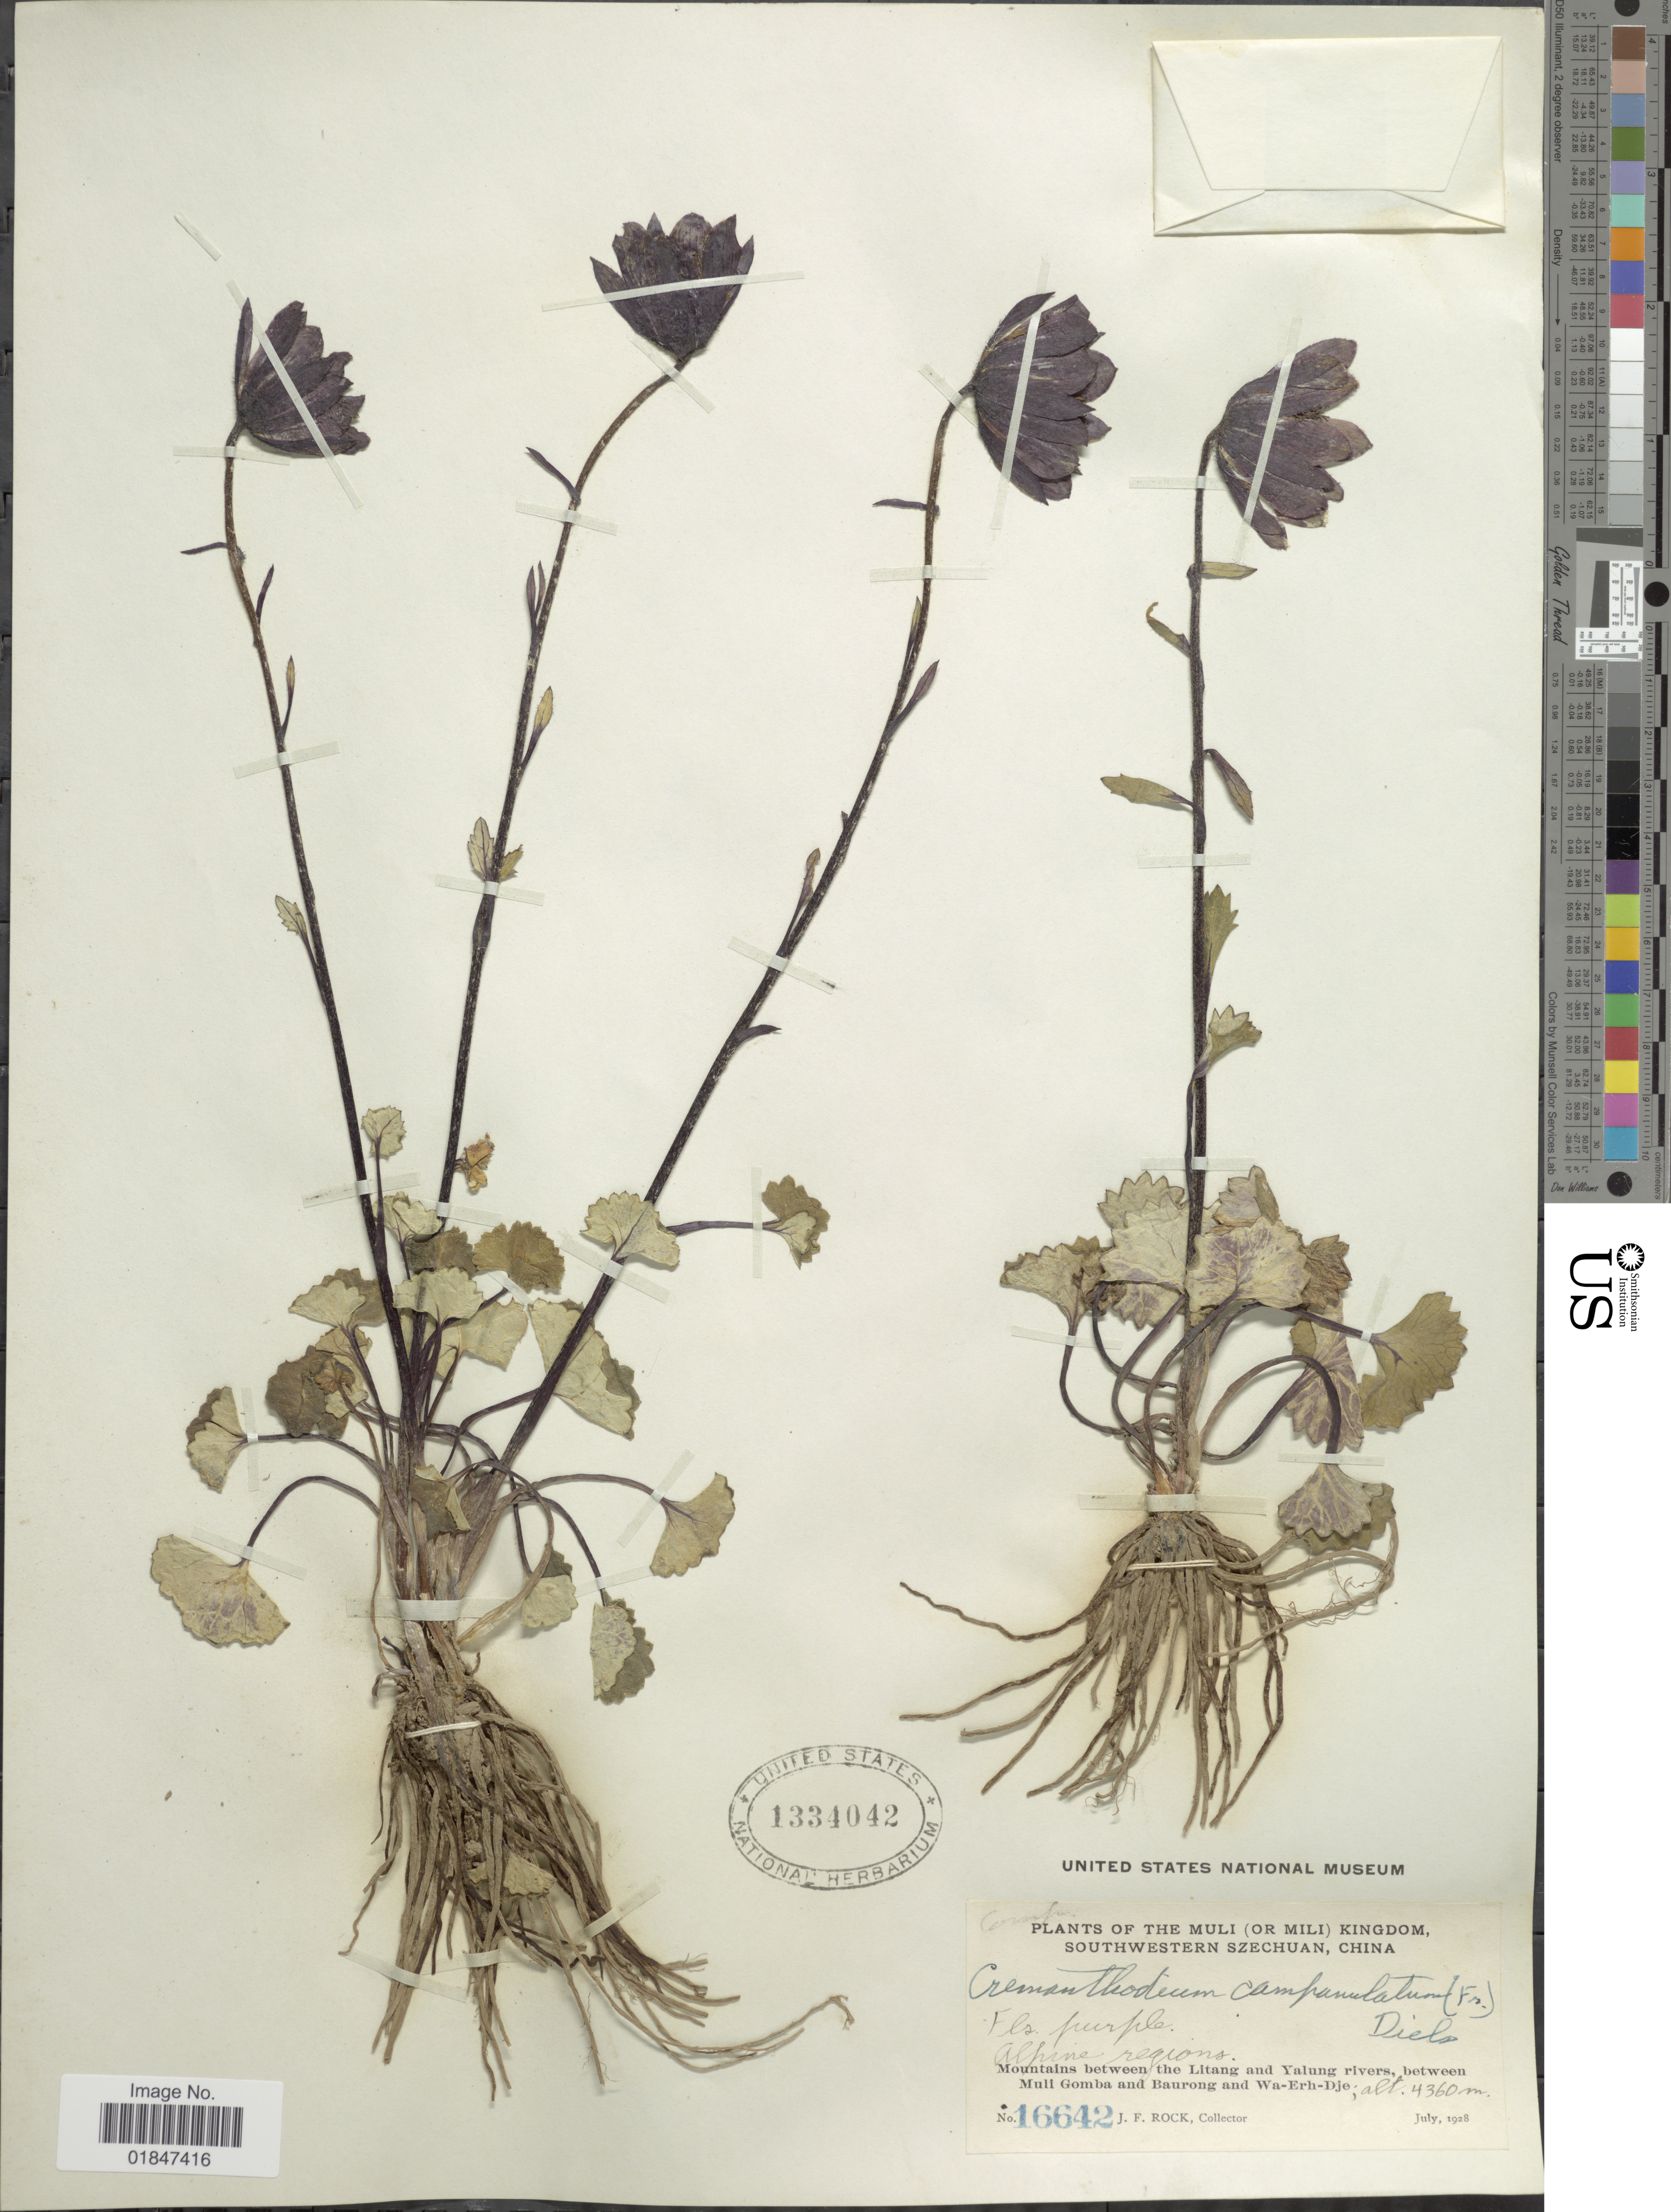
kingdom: Plantae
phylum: Tracheophyta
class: Magnoliopsida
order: Asterales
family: Asteraceae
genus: Cremanthodium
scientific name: Cremanthodium campanulatum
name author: Diels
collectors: J. Rock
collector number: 16642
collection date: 1928-07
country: China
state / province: Sichuan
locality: The Muli (or Mili) Kingdon, Southwestern Szechuan, Alpine regions, Mountains between the Litang and Yalung rivers, between Muli Gomba and Baurong and Wa-Erh-Dje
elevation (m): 4360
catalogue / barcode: US 1334042